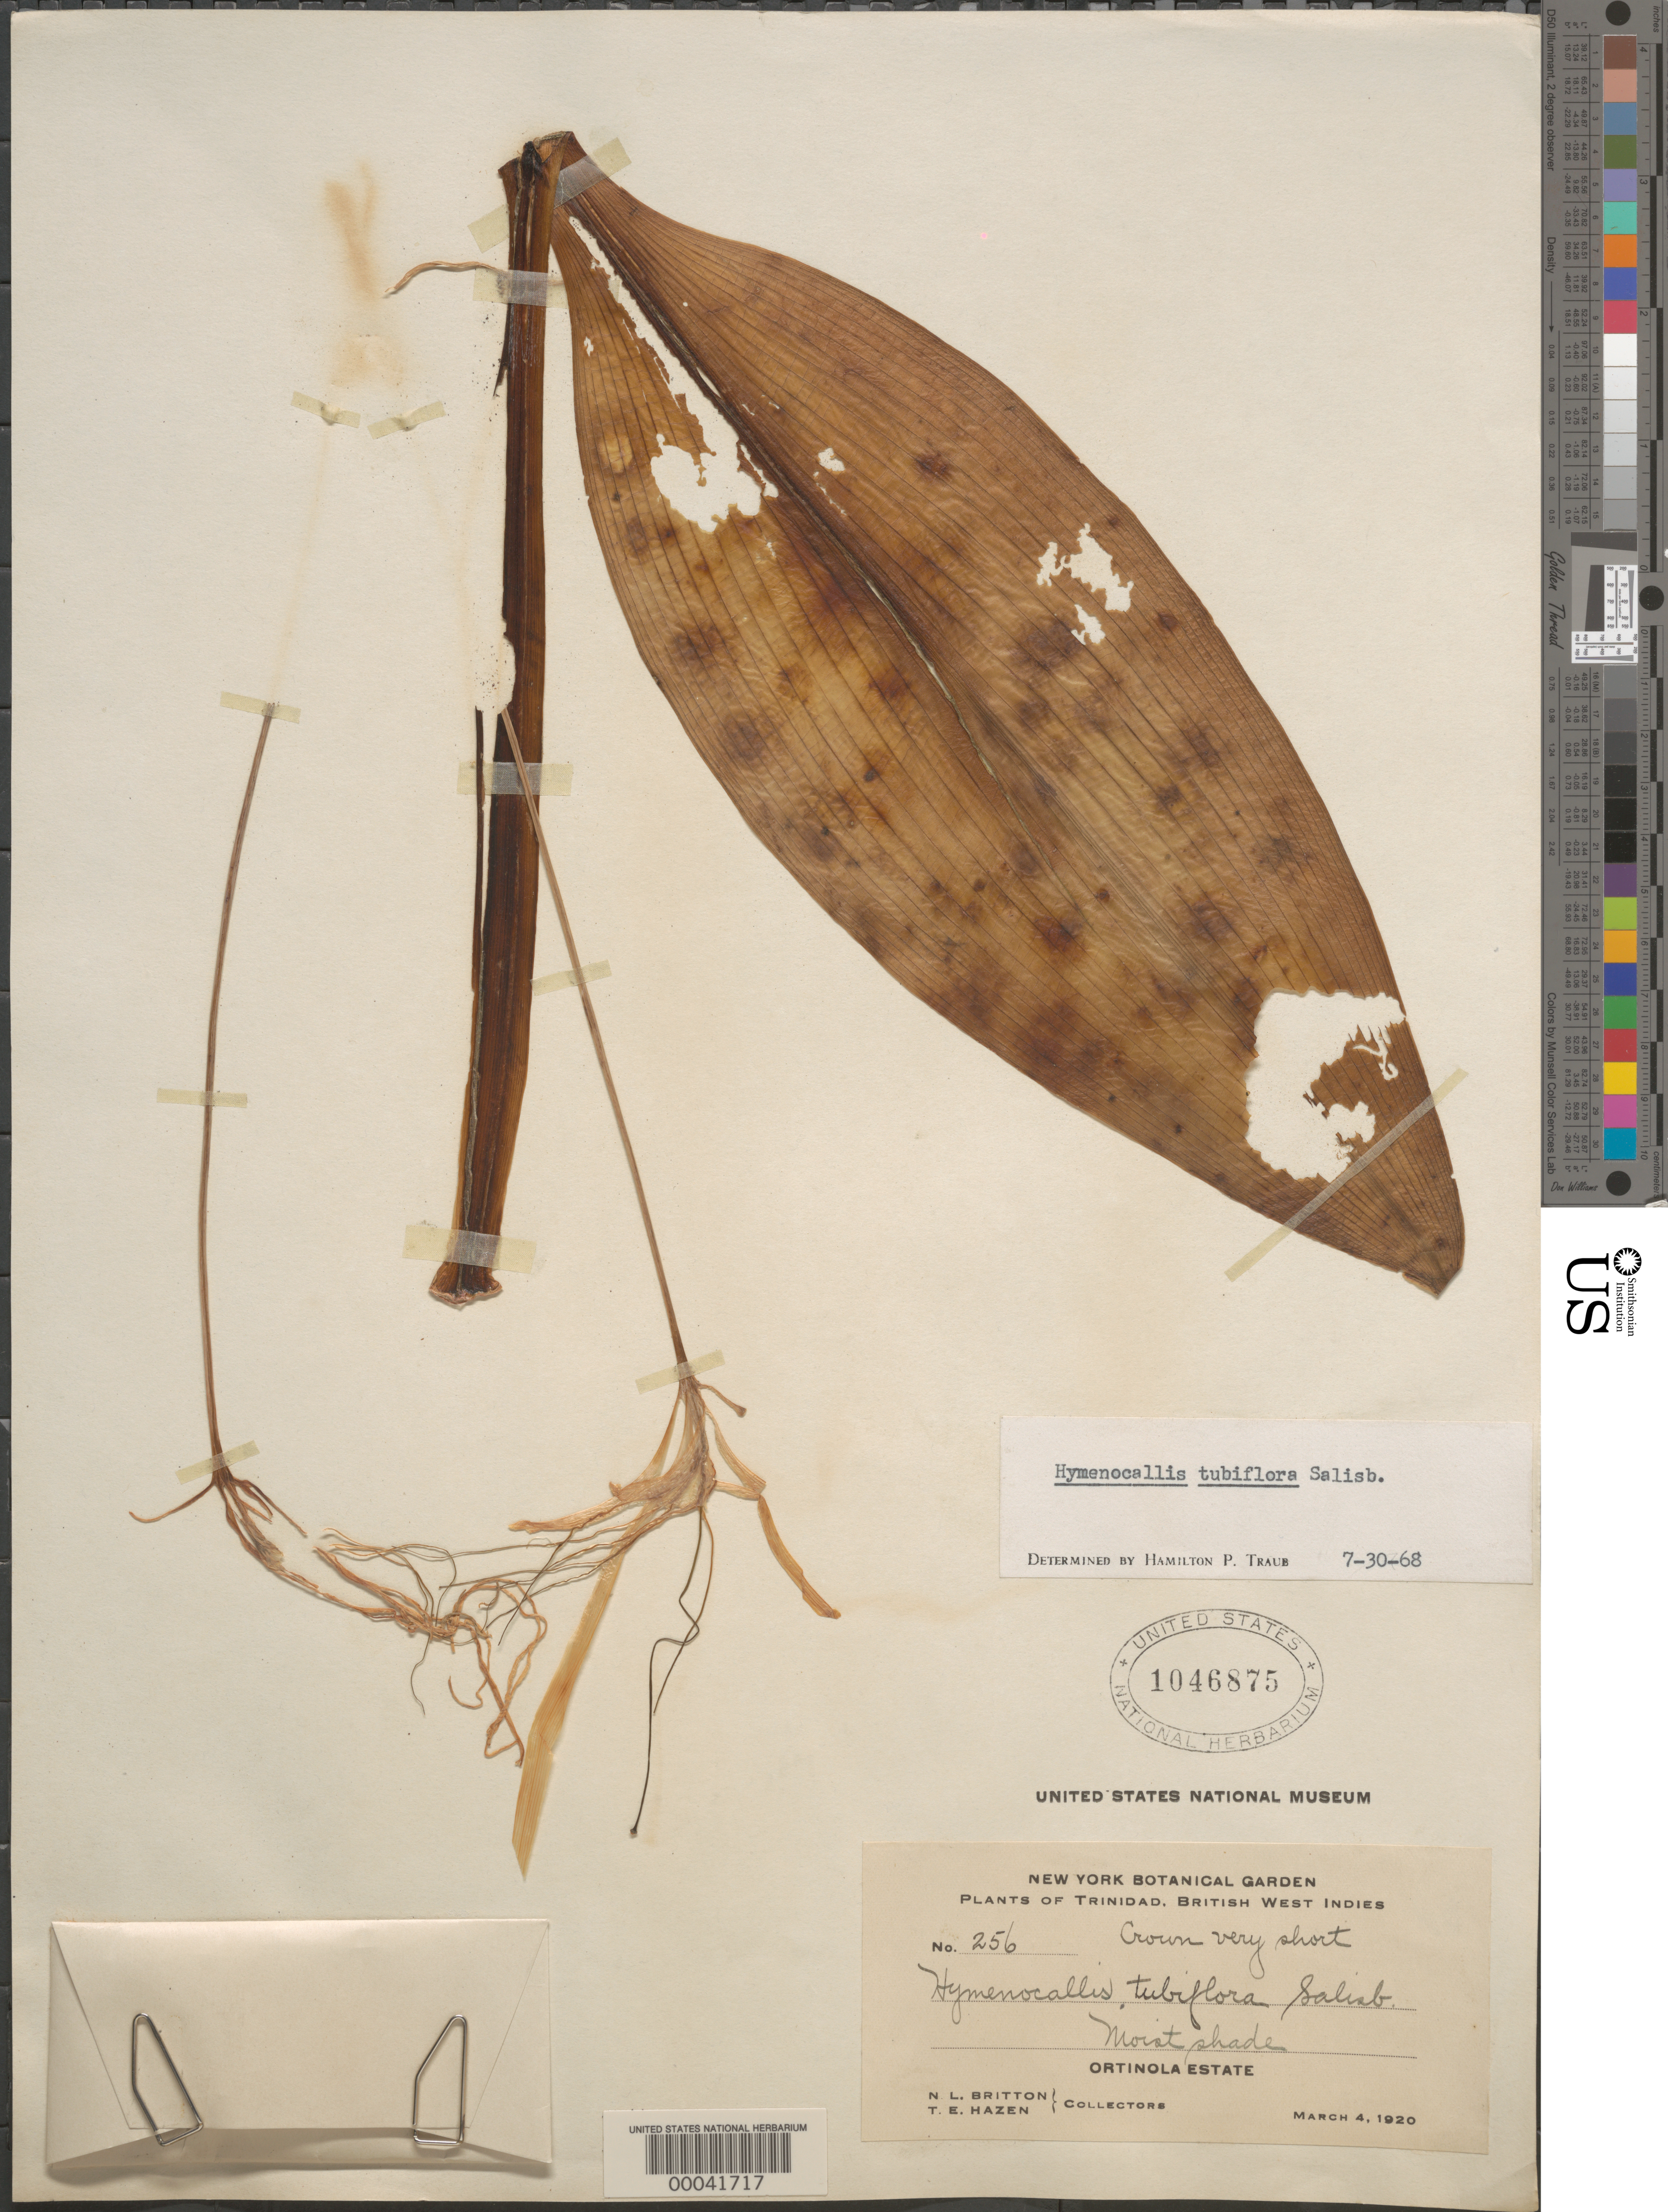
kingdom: Plantae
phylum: Tracheophyta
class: Liliopsida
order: Asparagales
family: Amaryllidaceae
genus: Hymenocallis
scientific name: Hymenocallis tubiflora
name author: Salisb.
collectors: Mrs. N. L. Britton & T. E. Hazen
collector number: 256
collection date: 1920-03-04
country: Trinidad and Tobago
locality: Trinidad. Ortinola Estate.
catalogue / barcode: US 1046875